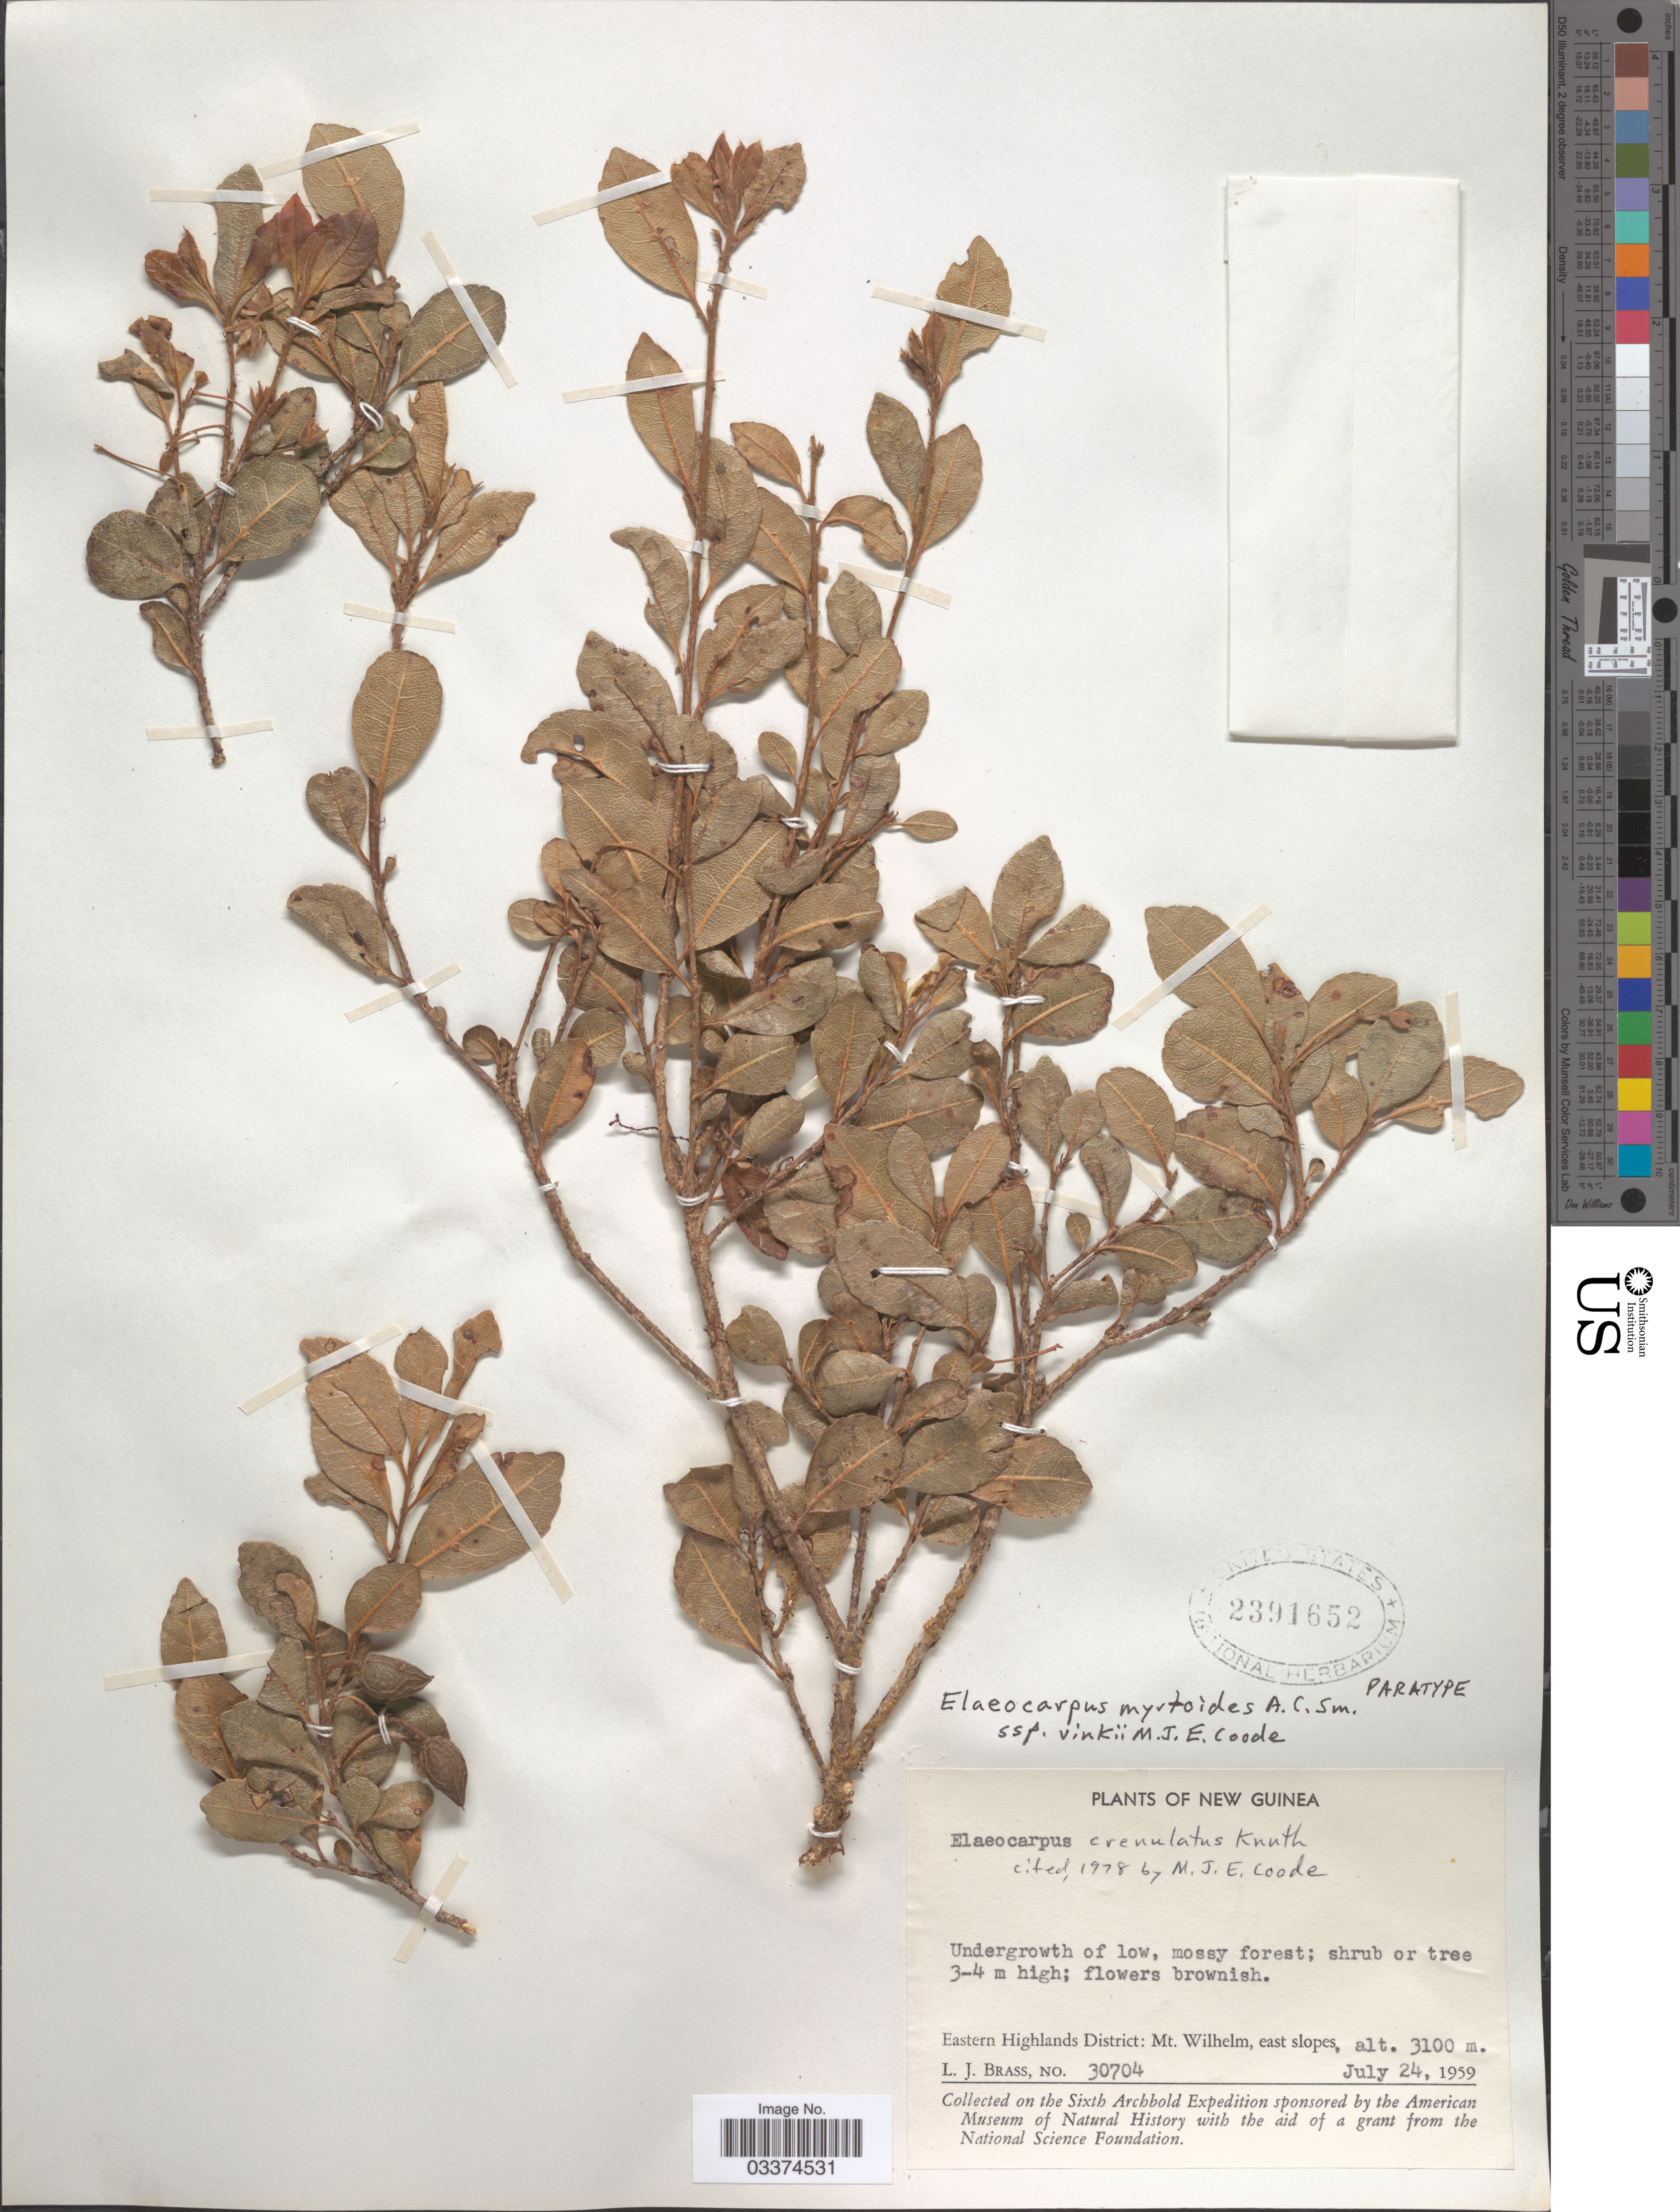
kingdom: Plantae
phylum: Tracheophyta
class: Magnoliopsida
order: Oxalidales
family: Elaeocarpaceae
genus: Elaeocarpus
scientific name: Elaeocarpus myrtoides subsp. vinkii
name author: Coode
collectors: L. J. Brass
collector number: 30704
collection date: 1959-07-24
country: Papua New Guinea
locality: New Guinea, Eastern Highlands District: Mt. Wilhelm, east slopes.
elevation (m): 3100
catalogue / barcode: US 2391652